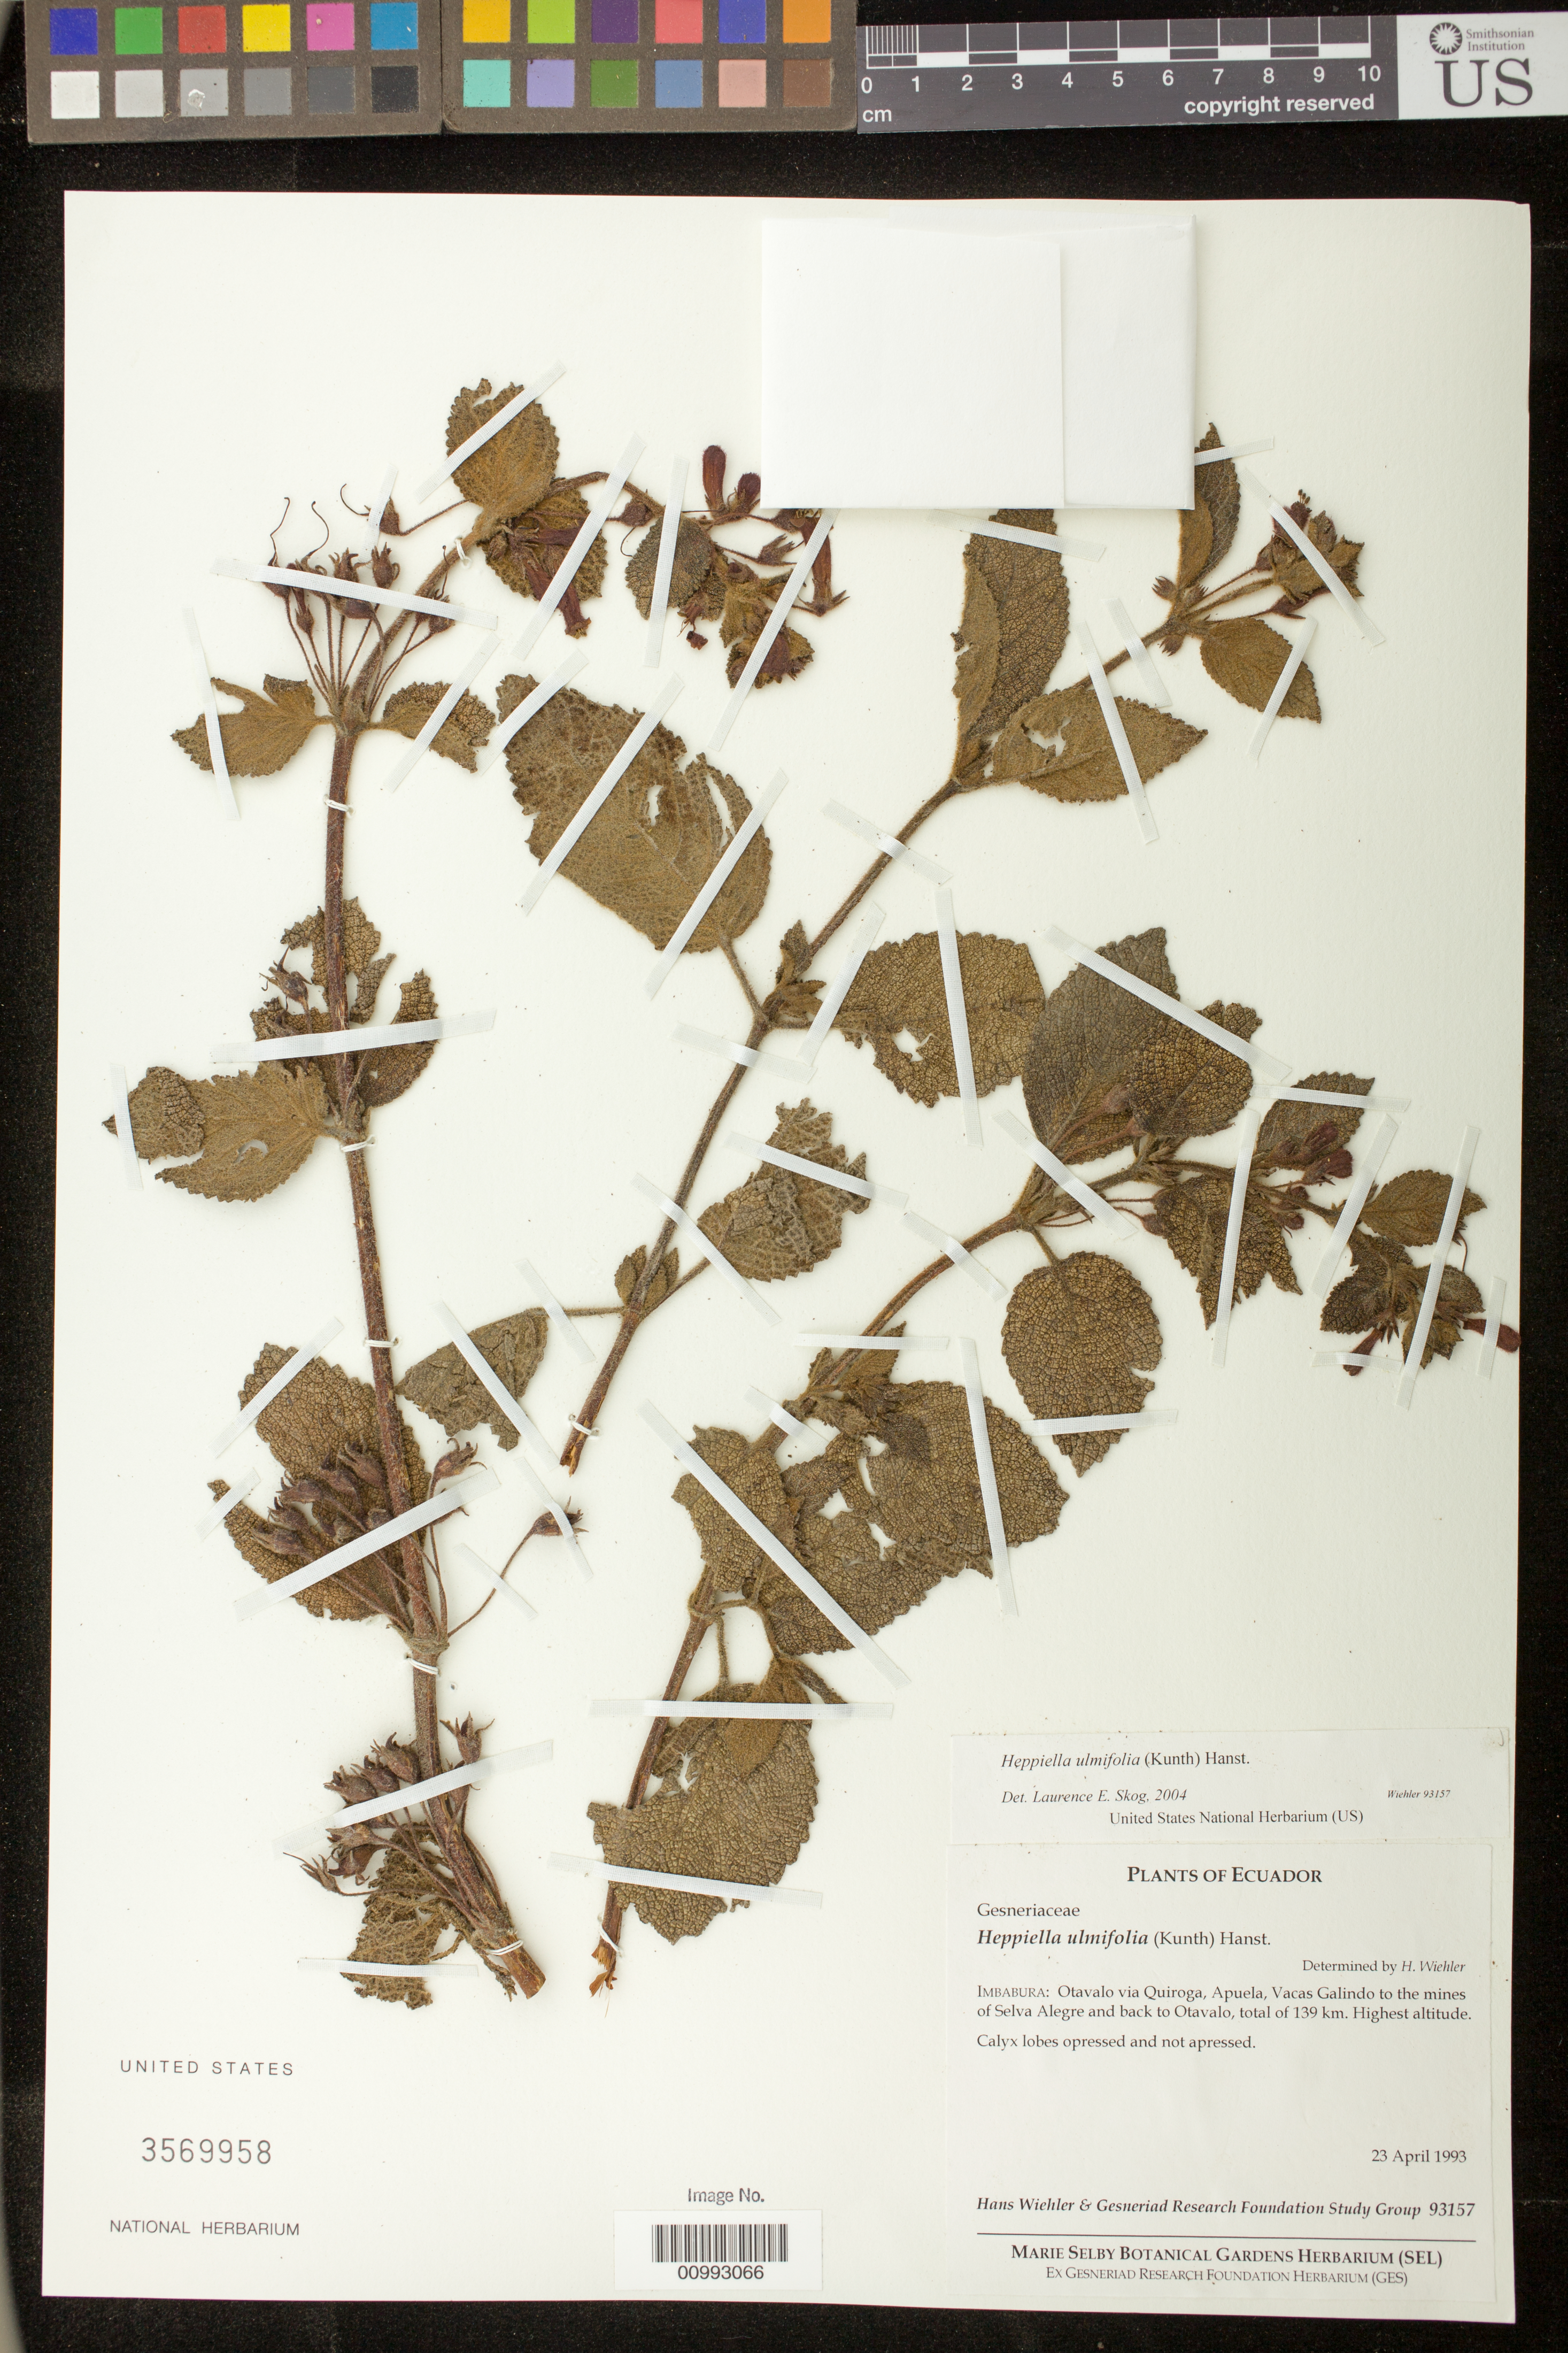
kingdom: Plantae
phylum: Tracheophyta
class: Magnoliopsida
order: Lamiales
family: Gesneriaceae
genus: Heppiella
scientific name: Heppiella ulmifolia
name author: (Kunth) Hanst.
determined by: Skog, Laurence E.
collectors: H. J. Wiehler & Gesneriad Research Foundation Study Group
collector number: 93157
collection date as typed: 23 Apr 1993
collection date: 1993-04-23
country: Ecuador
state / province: Imbabura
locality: Imbabura: Otavalo via Quiroga, Apuela, Vacas Galindo to the mines of Selva Alegre and back to Otavalo, total of 139 km. Highest altitude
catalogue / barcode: US 3569958